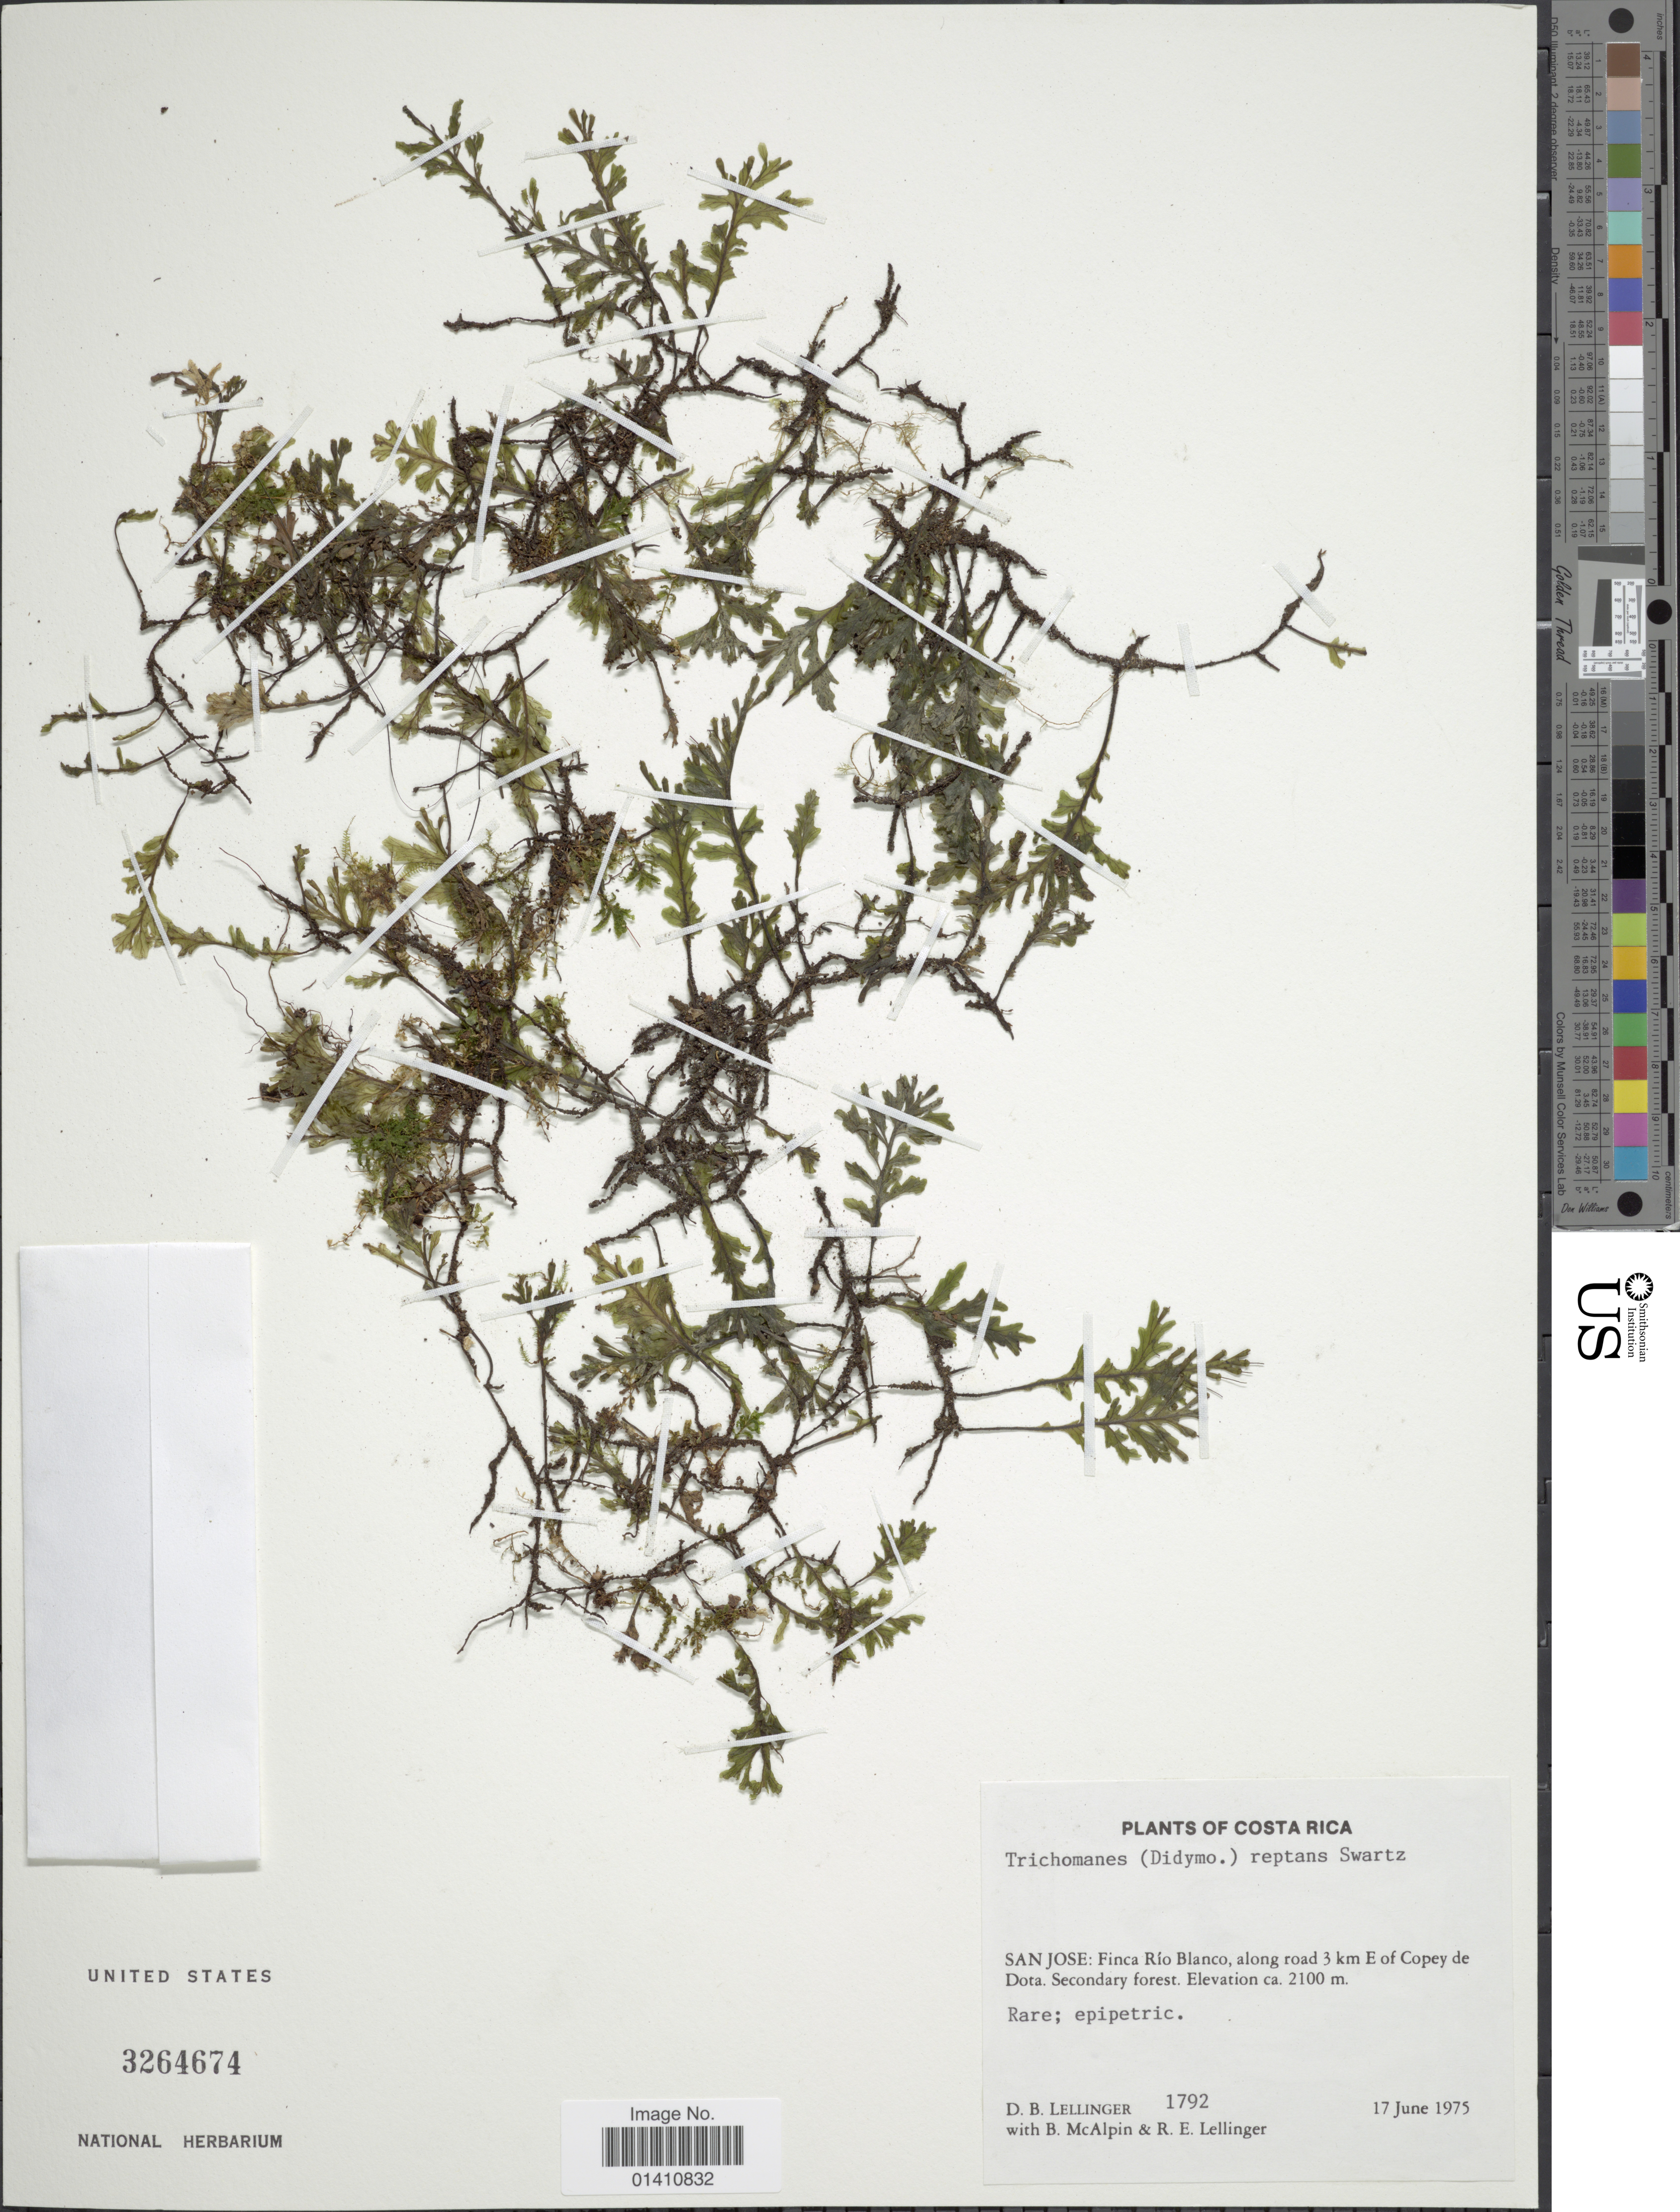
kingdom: Plantae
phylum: Tracheophyta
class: Polypodiopsida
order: Hymenophyllales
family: Hymenophyllaceae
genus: Didymoglossum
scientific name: Didymoglossum reptans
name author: (Sw.) C. Presl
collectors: D. B. Lellinger, B. Mcalpin & R. E. Lellinger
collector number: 1792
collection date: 1975-06-17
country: Costa Rica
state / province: San José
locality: Finca Rio Blanco, along road 3 km E of Copey de Dota. Secondary forest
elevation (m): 2100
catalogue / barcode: US 3264674